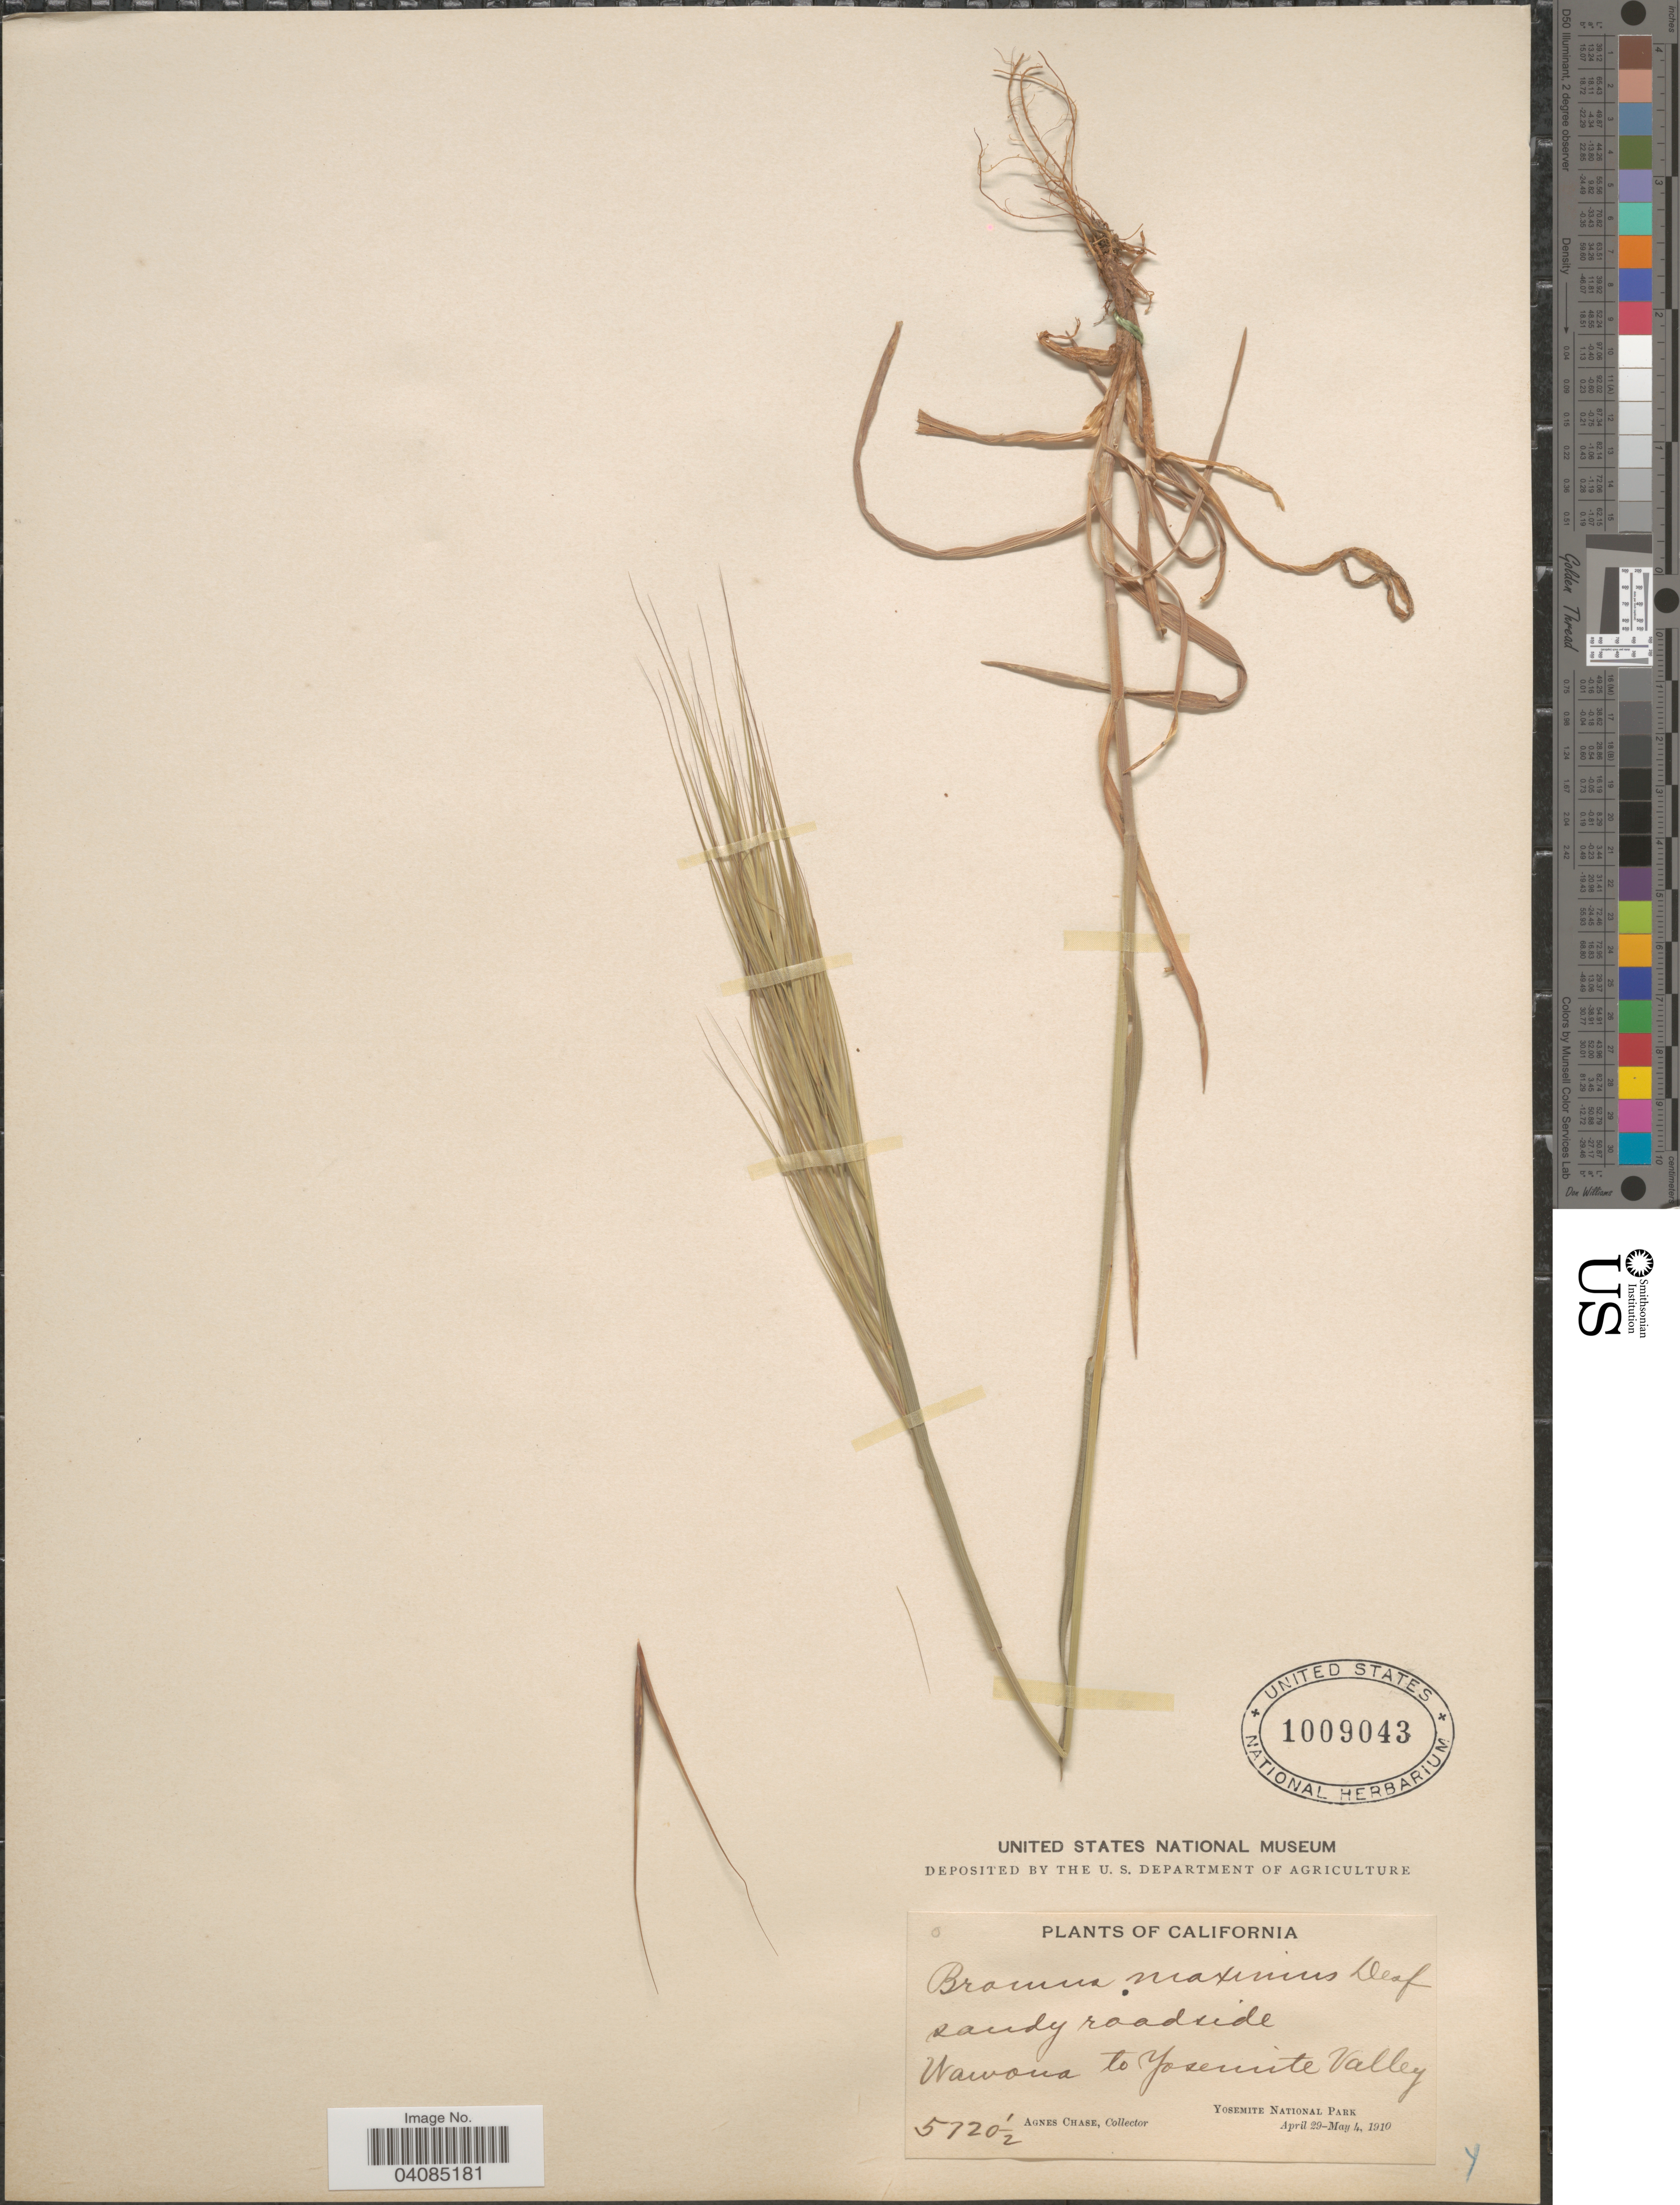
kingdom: Plantae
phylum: Tracheophyta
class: Liliopsida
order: Poales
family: Poaceae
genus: Bromus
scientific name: Bromus rigidus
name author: Roth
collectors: A. Chase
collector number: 5720½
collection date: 1910-04-29/1910-05-04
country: United States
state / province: California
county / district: Mariposa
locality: Sandy roadside. Wawona to Yosemite Valley. Yosemite National Park.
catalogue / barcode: US 1009043